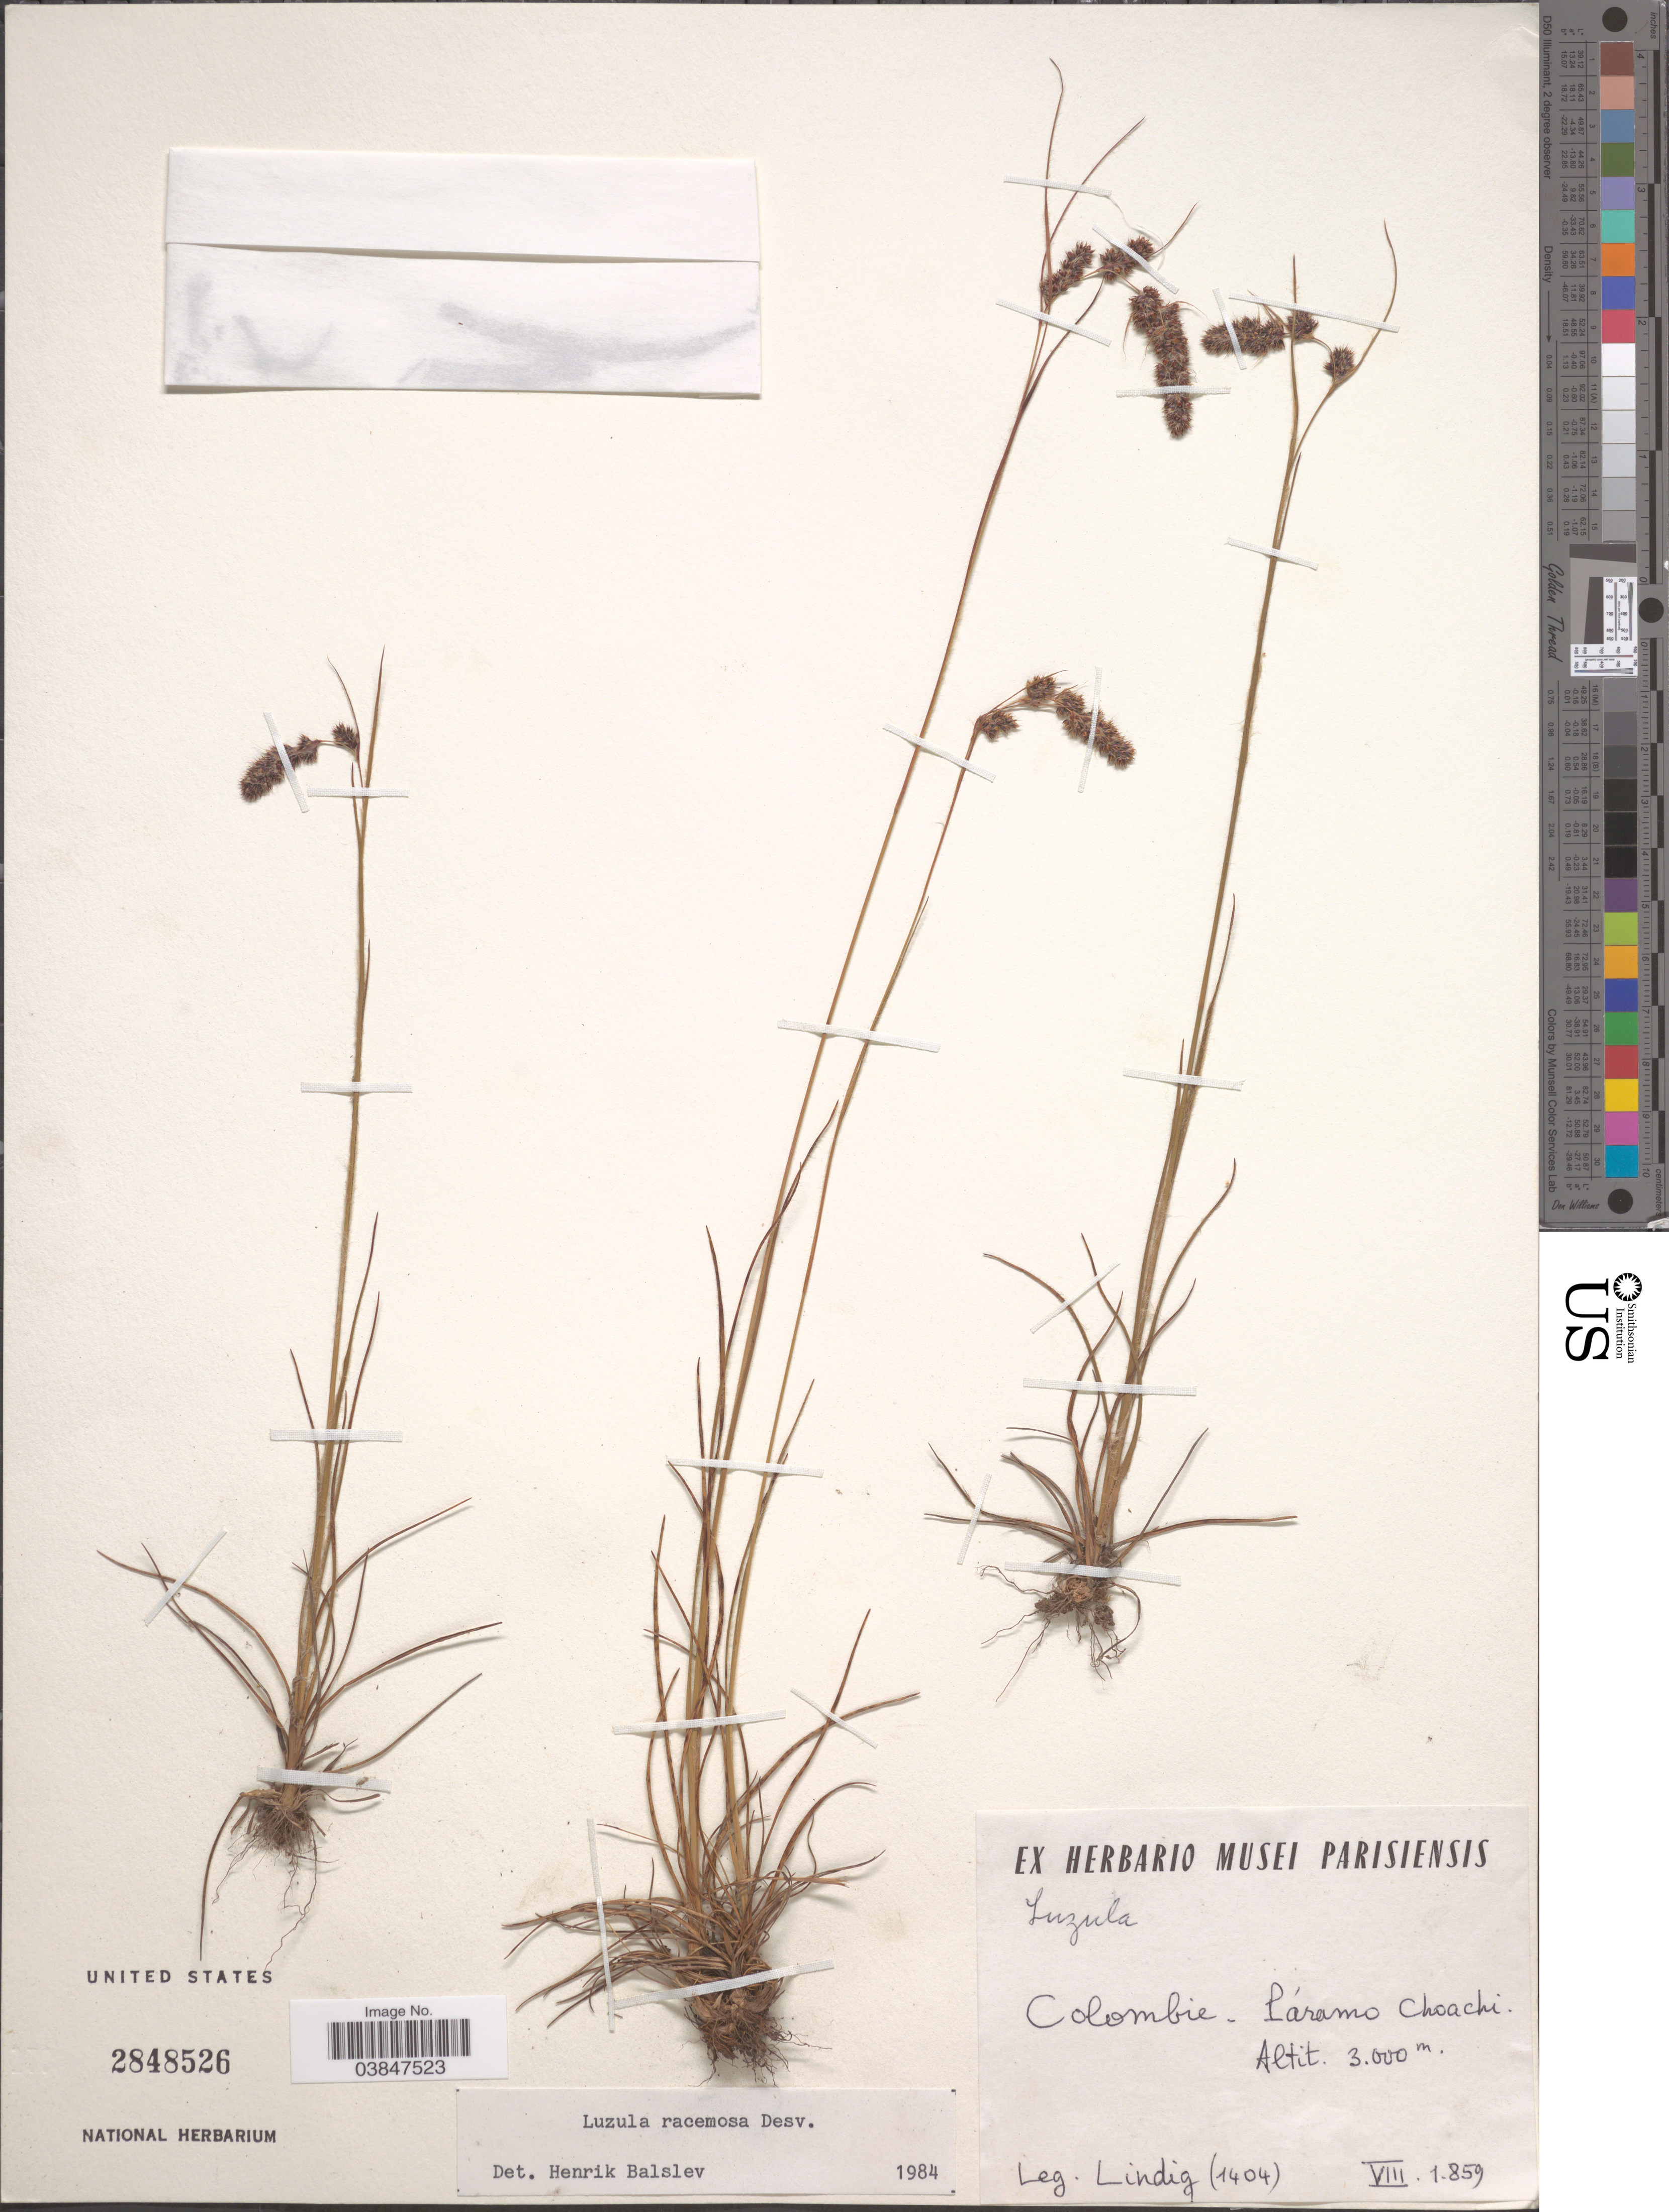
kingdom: Plantae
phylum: Tracheophyta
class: Liliopsida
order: Poales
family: Juncaceae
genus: Luzula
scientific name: Luzula racemosa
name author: Desv.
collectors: -. Lindig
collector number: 1404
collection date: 1859-08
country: Colombia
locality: Páramo Choachi.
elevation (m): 3000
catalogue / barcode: US 2848526